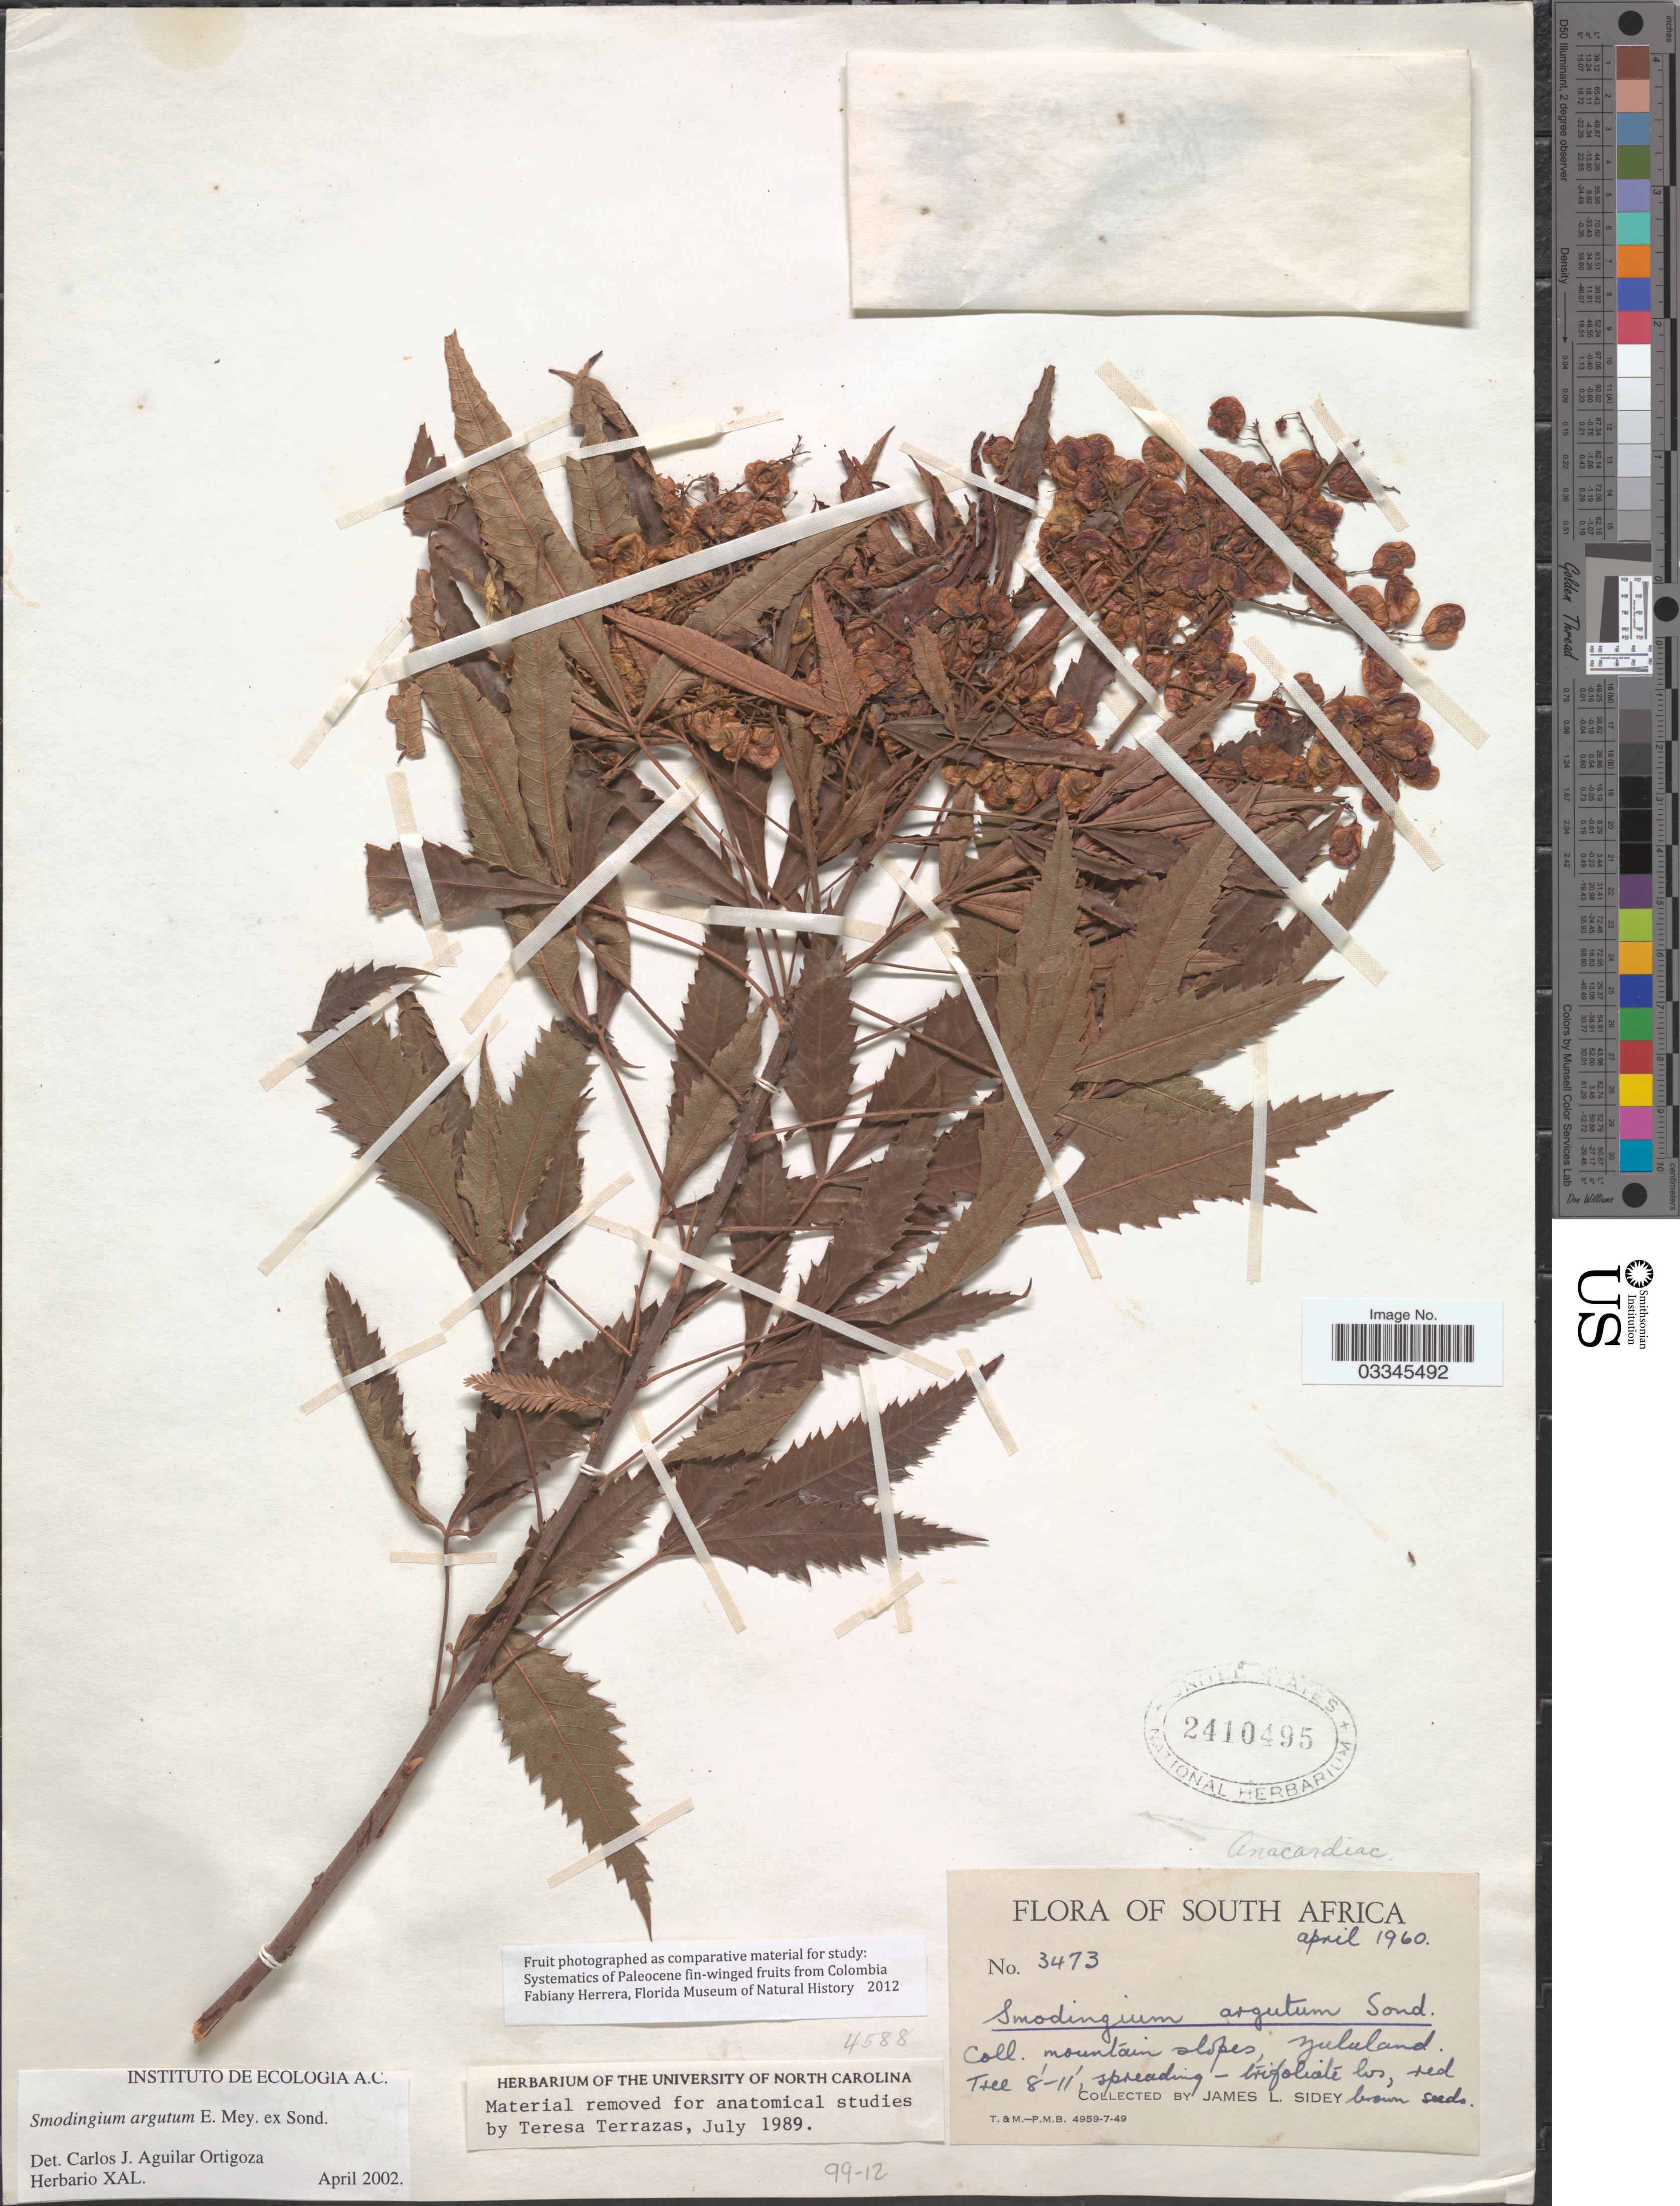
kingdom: Plantae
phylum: Tracheophyta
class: Magnoliopsida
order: Sapindales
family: Anacardiaceae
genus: Smodingium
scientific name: Smodingium argutum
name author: E. Mey. ex Sond.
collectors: J. L. Sidey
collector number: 3473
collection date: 1960-04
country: South Africa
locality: Mountain slopes, Zululand.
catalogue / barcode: US 2410495